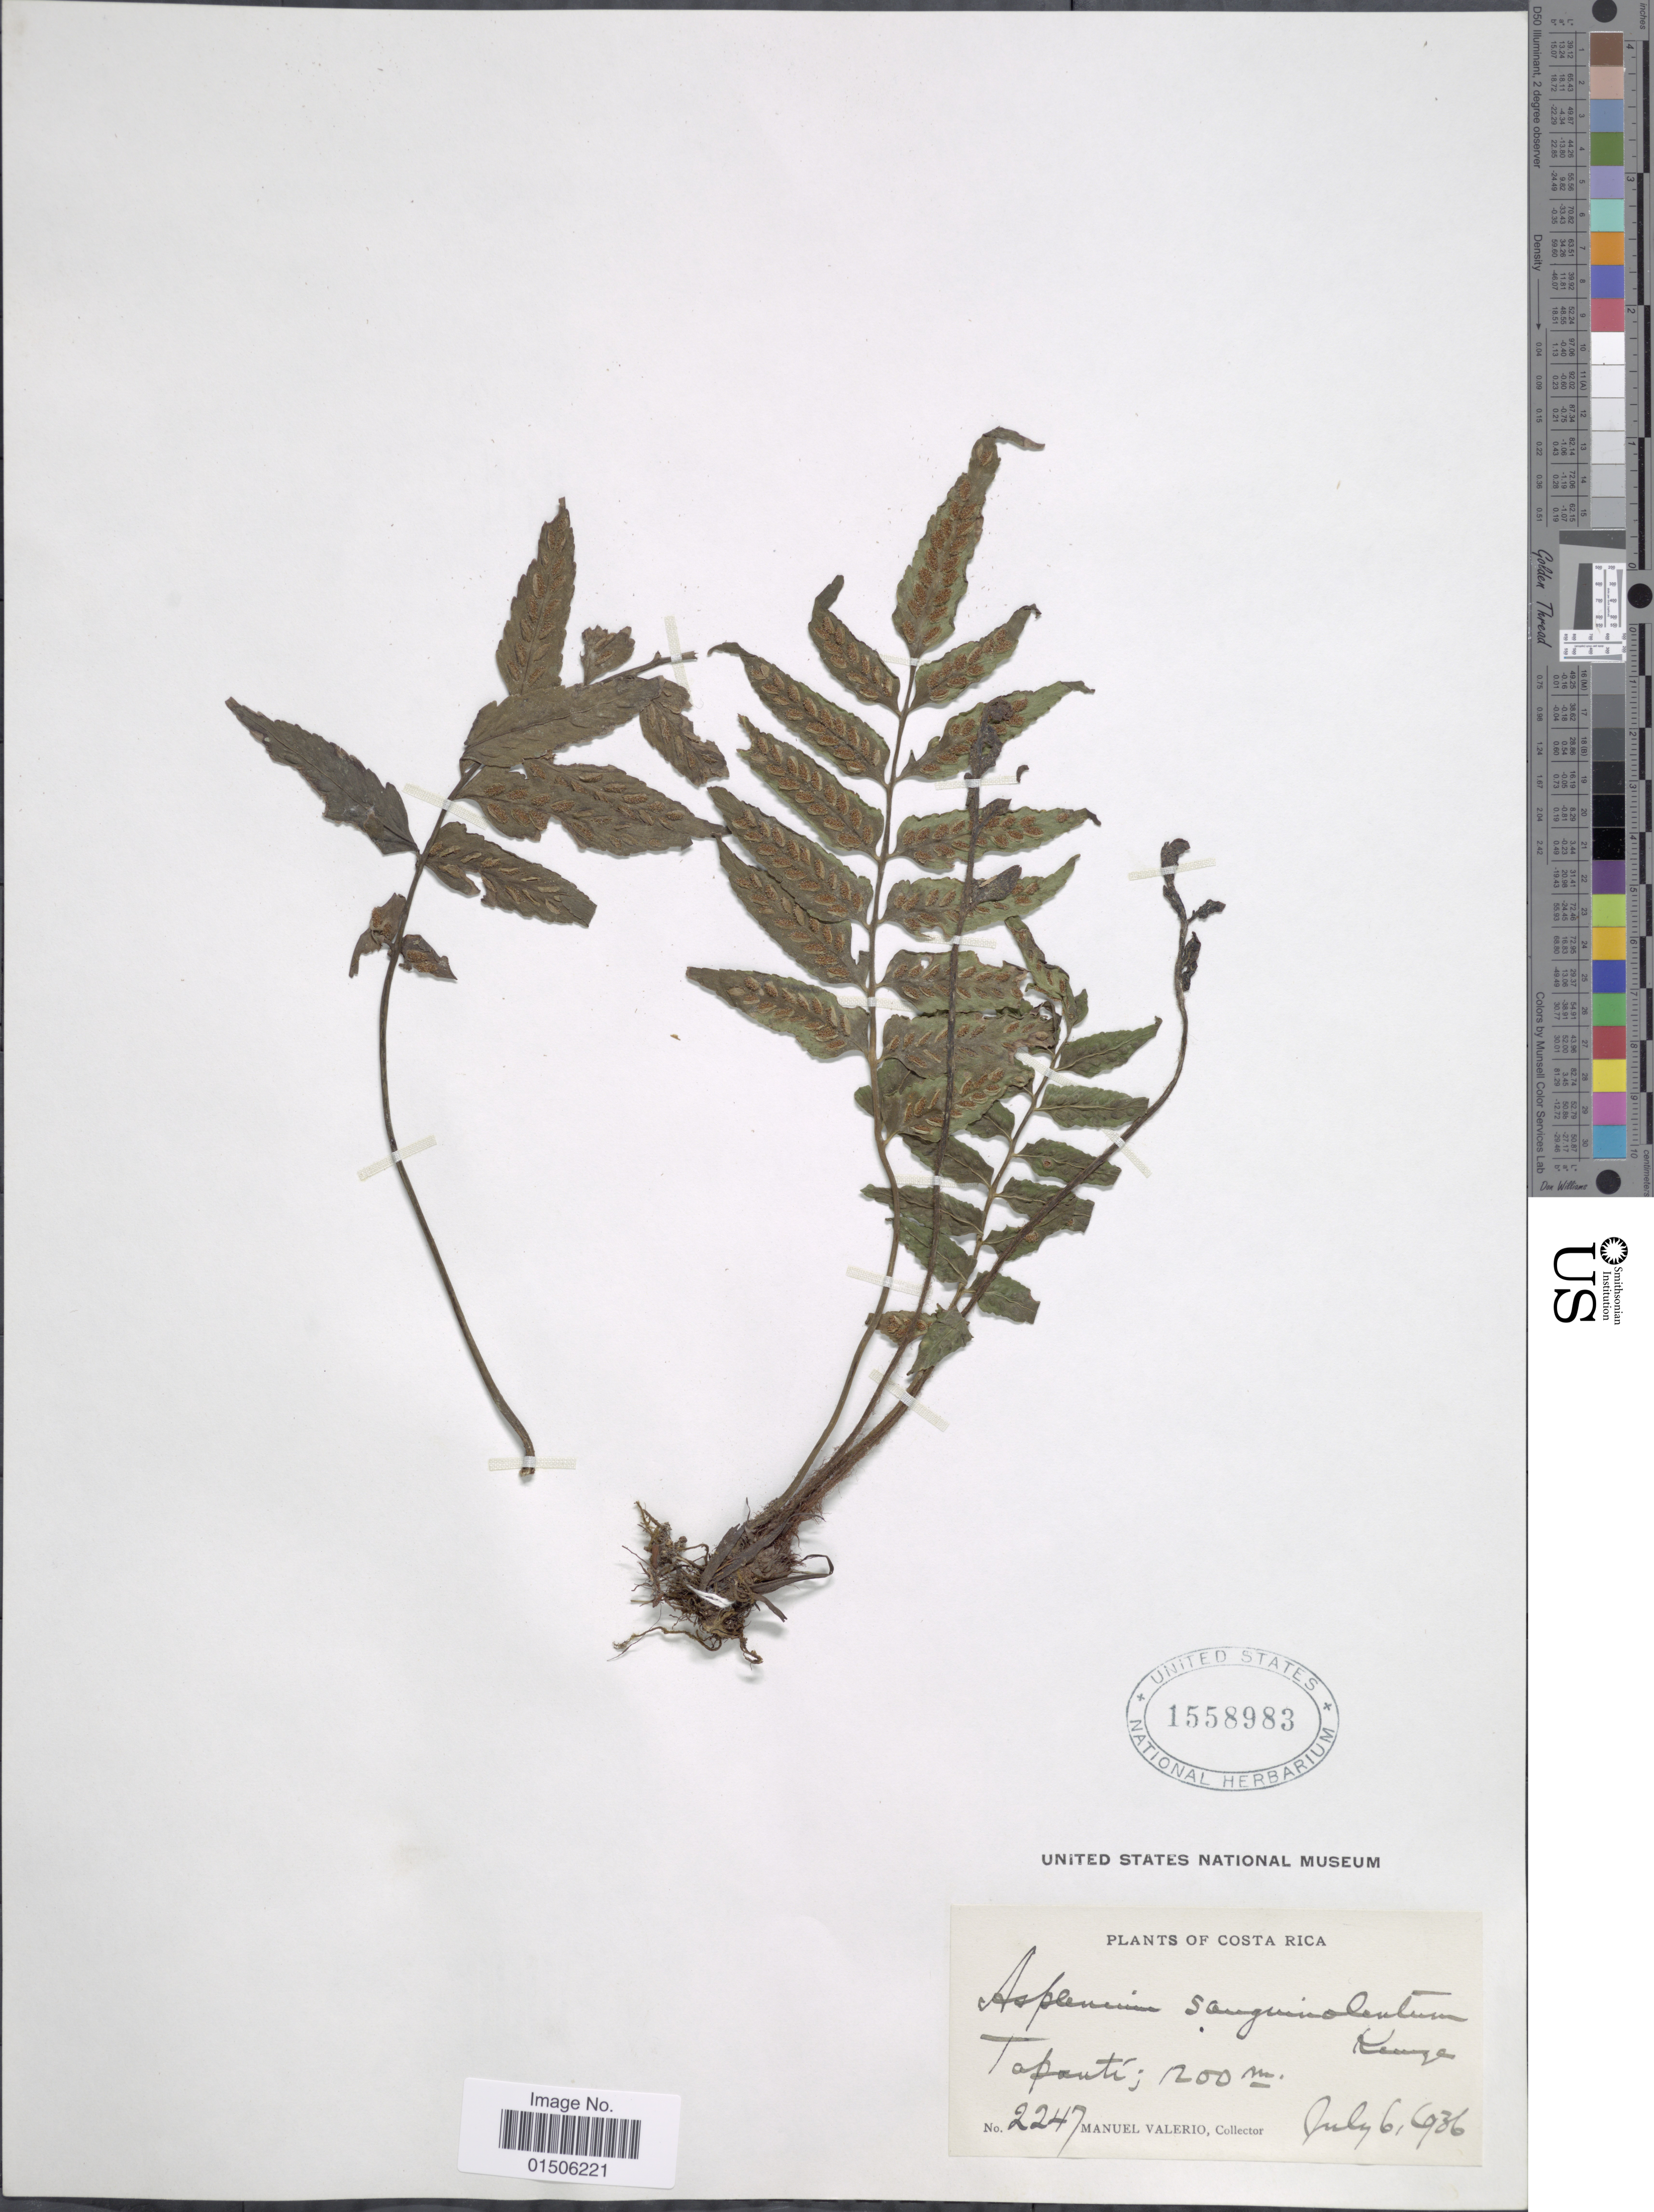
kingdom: Plantae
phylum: Tracheophyta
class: Polypodiopsida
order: Polypodiales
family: Aspleniaceae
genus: Asplenium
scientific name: Asplenium feei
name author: Kunze ex Fée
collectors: J. Valerio R.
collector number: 2247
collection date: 1936-07-06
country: Costa Rica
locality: Tapanti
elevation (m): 1200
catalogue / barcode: US 1558983